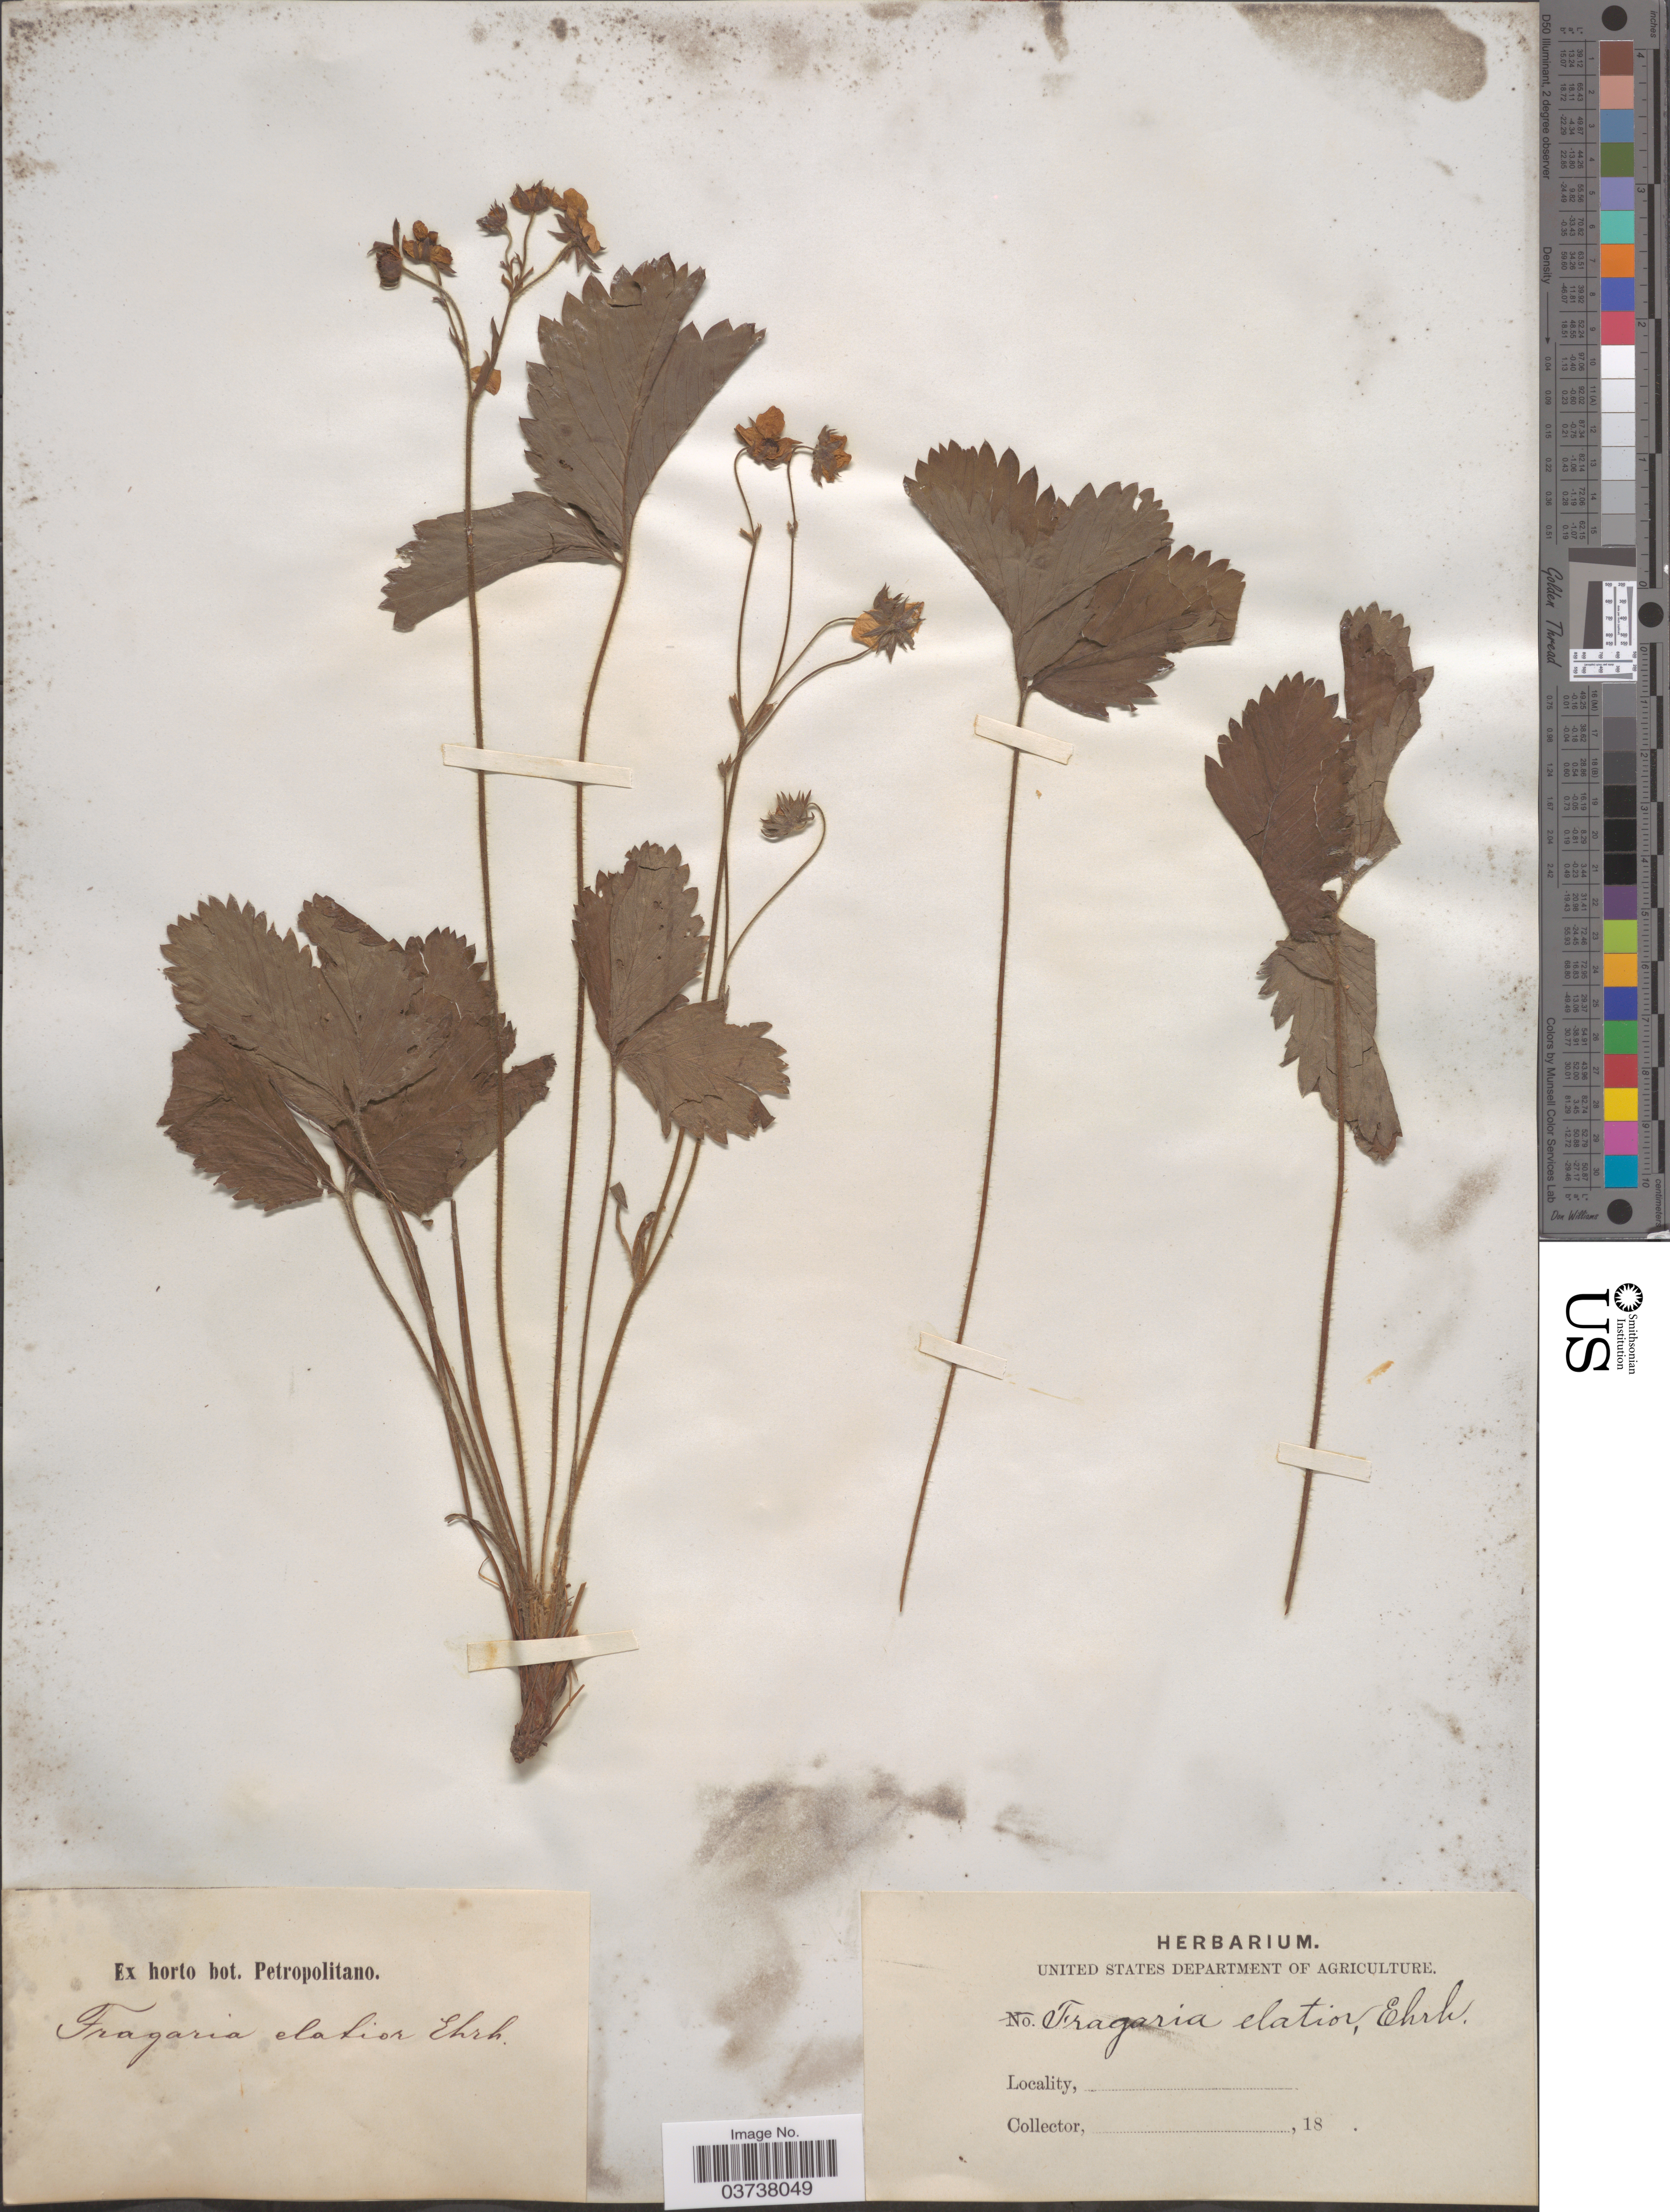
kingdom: Plantae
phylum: Tracheophyta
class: Magnoliopsida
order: Rosales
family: Rosaceae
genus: Fragaria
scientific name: Fragaria elatior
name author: Ehrh.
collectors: ex Horto Bot. Petropolitano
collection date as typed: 18